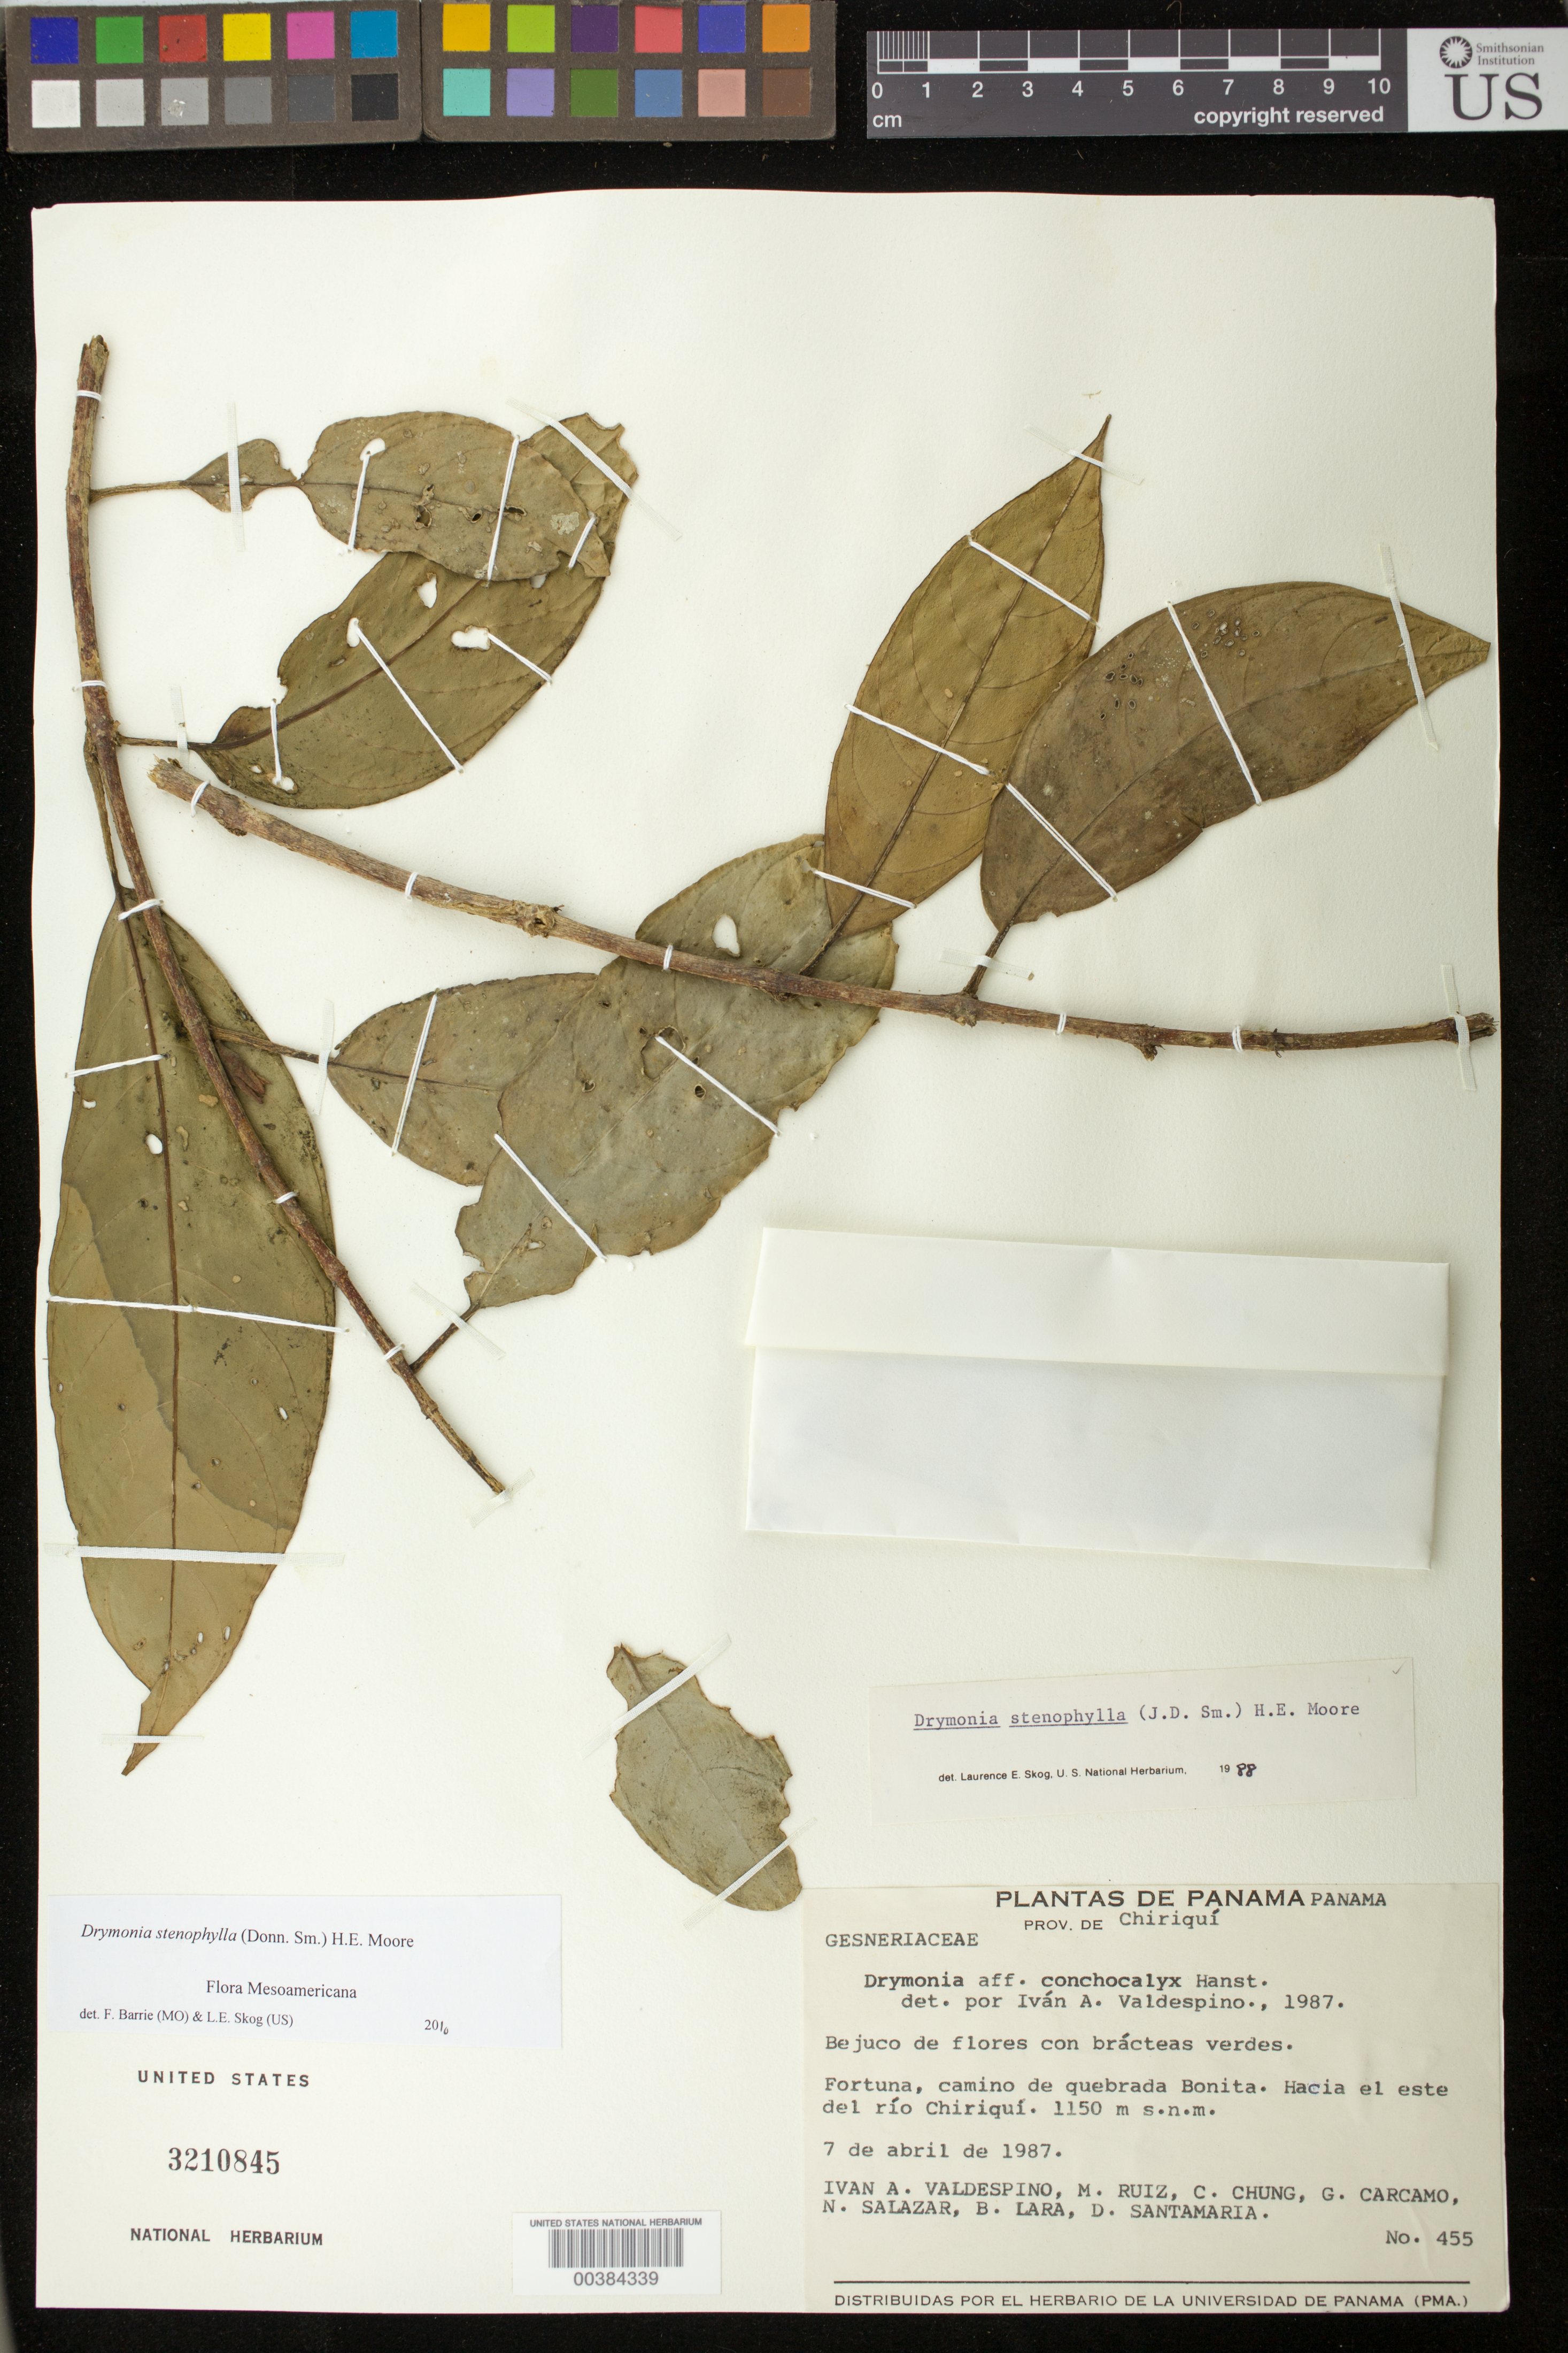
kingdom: Plantae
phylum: Tracheophyta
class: Magnoliopsida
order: Lamiales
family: Gesneriaceae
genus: Drymonia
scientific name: Drymonia stenophylla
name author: (Donn. Sm.) H.E. Moore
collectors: I. A. Valdespino, M. Ruiz, C. Chung, G. Carcamo, N. Salazar & et al.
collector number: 455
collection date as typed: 07 Apr 1987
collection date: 1987-04-07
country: Panama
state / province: Chiriquí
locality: Fortuna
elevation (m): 1150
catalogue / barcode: US 3210845